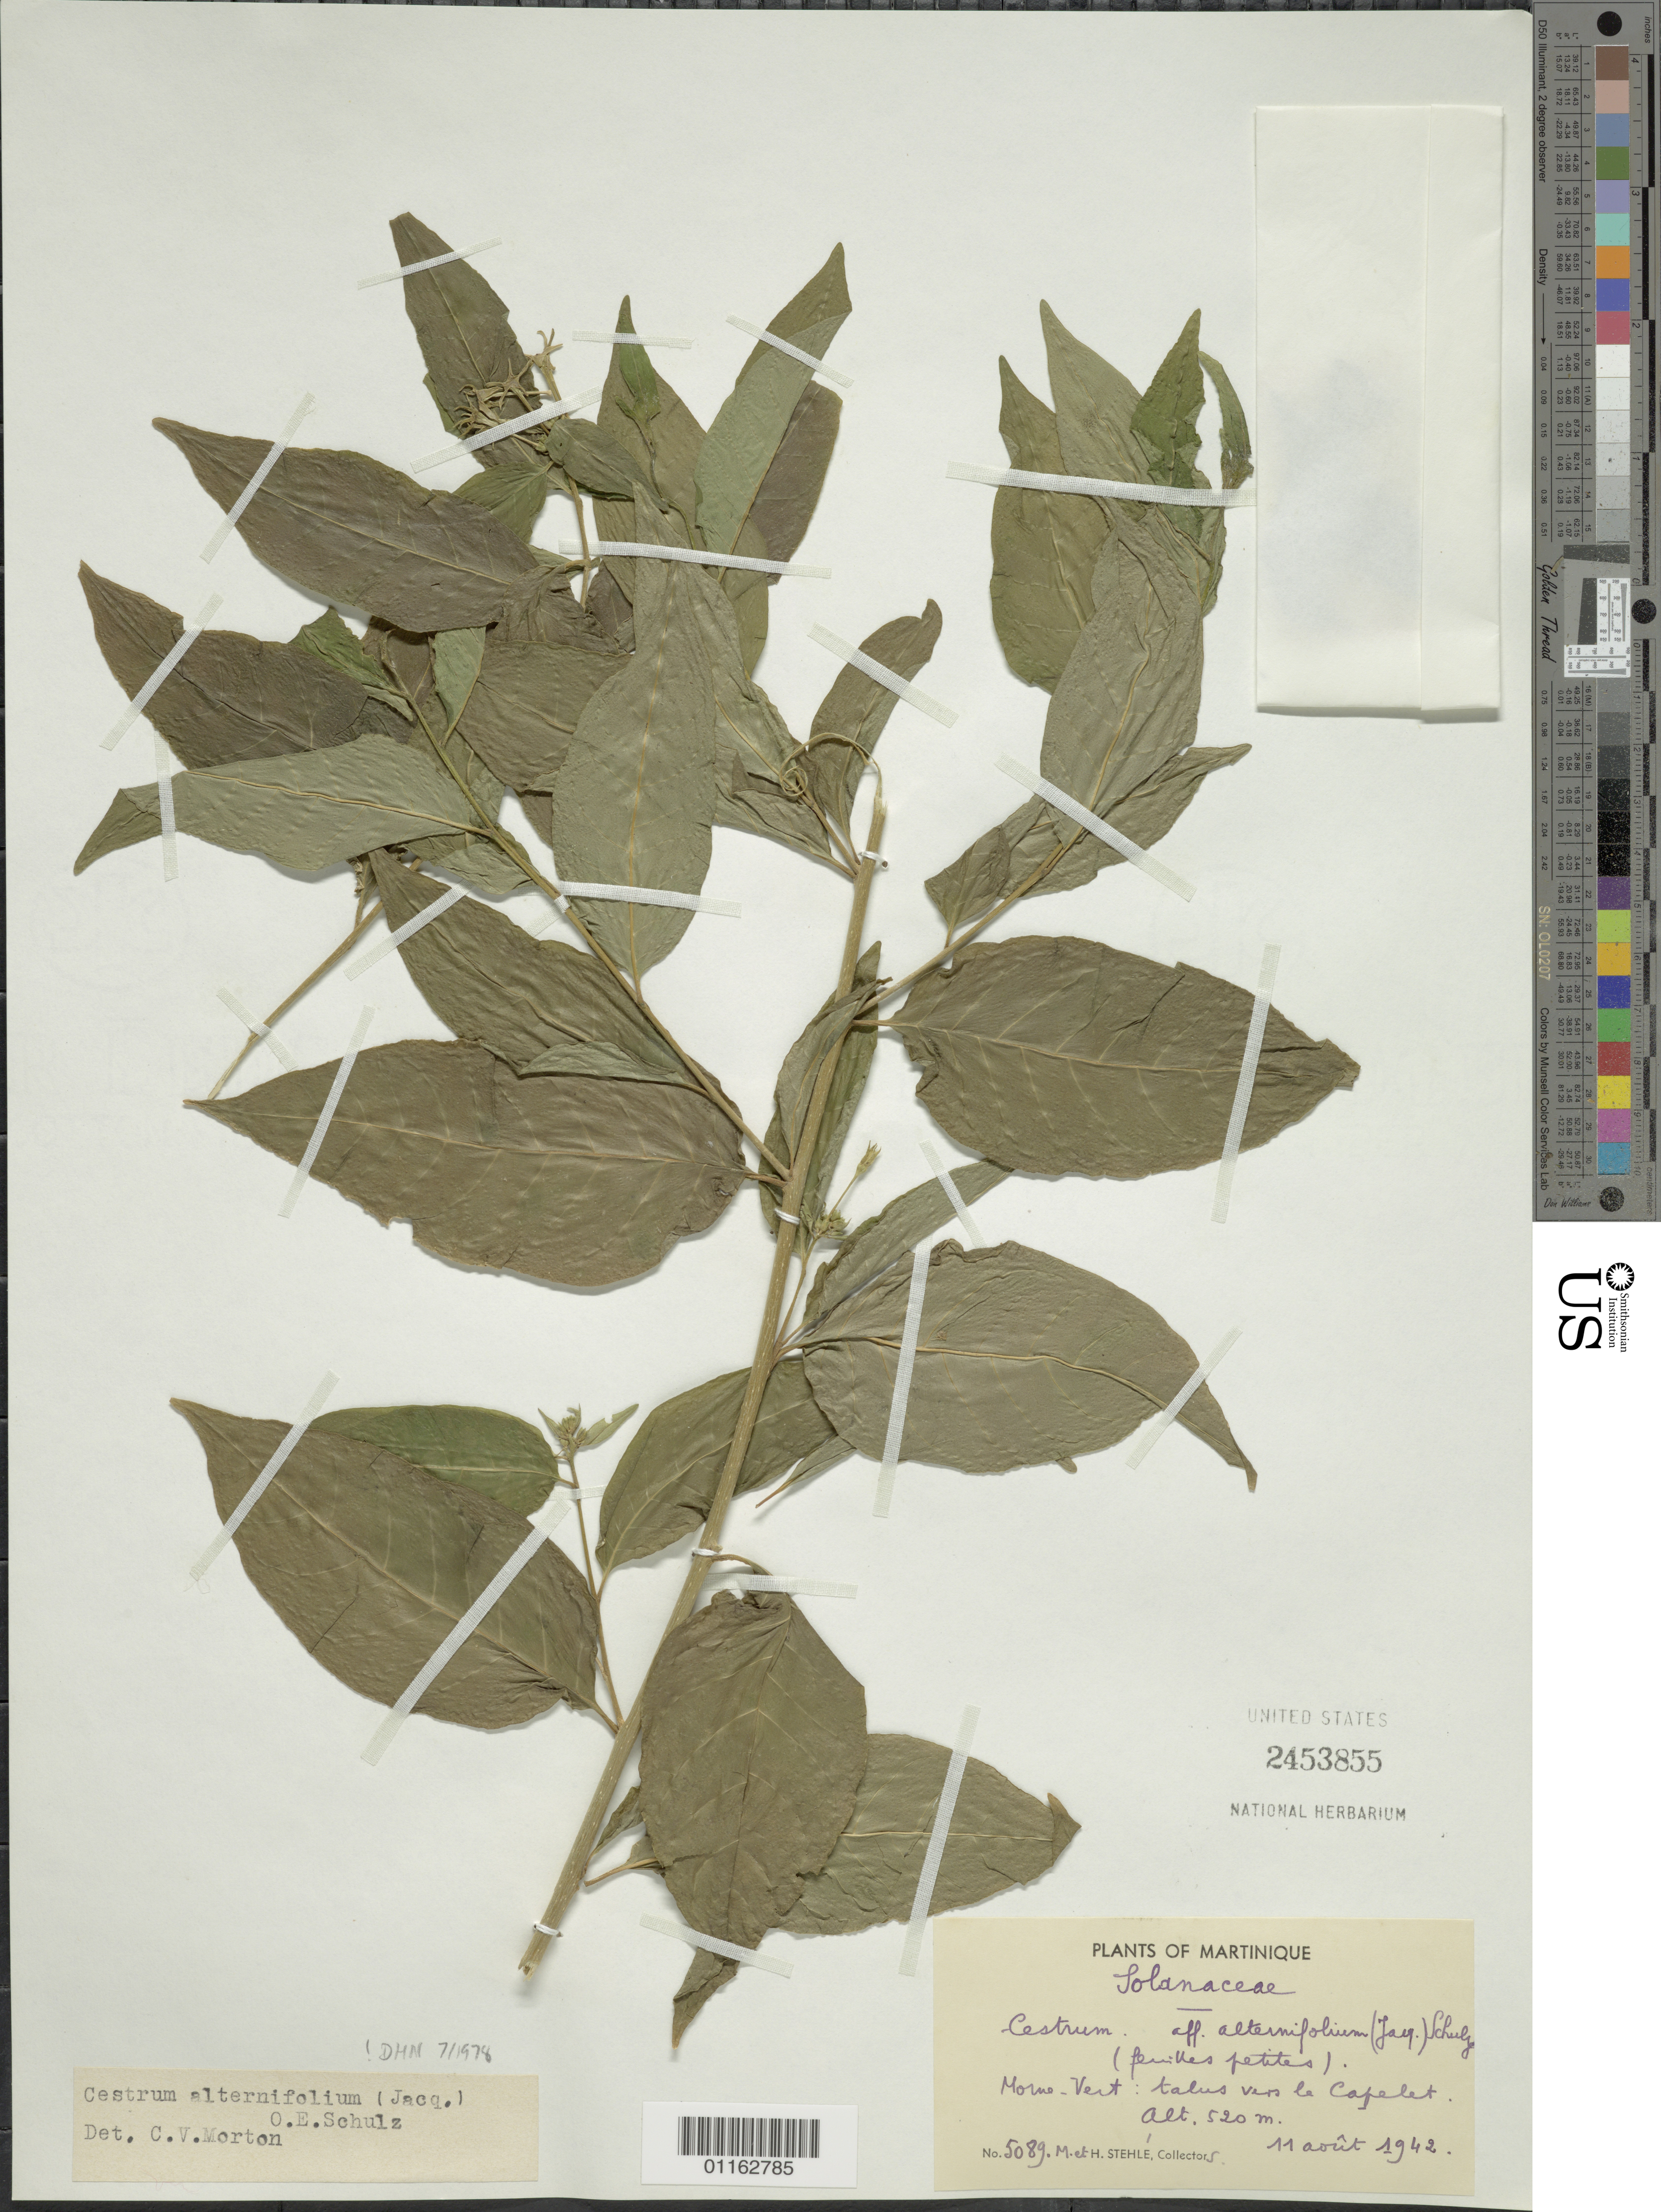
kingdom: Plantae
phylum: Tracheophyta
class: Magnoliopsida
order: Solanales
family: Solanaceae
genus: Cestrum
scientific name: Cestrum alternifolium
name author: (Jacq.) O.E. Schulz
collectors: H. Stehlé & M. Stehlé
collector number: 5089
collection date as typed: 11 Aug 1942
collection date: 1942-08-11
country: Martinique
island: Martinique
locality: Morne-Vert: talus vers le Cafelet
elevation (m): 520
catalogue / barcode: US 2453855